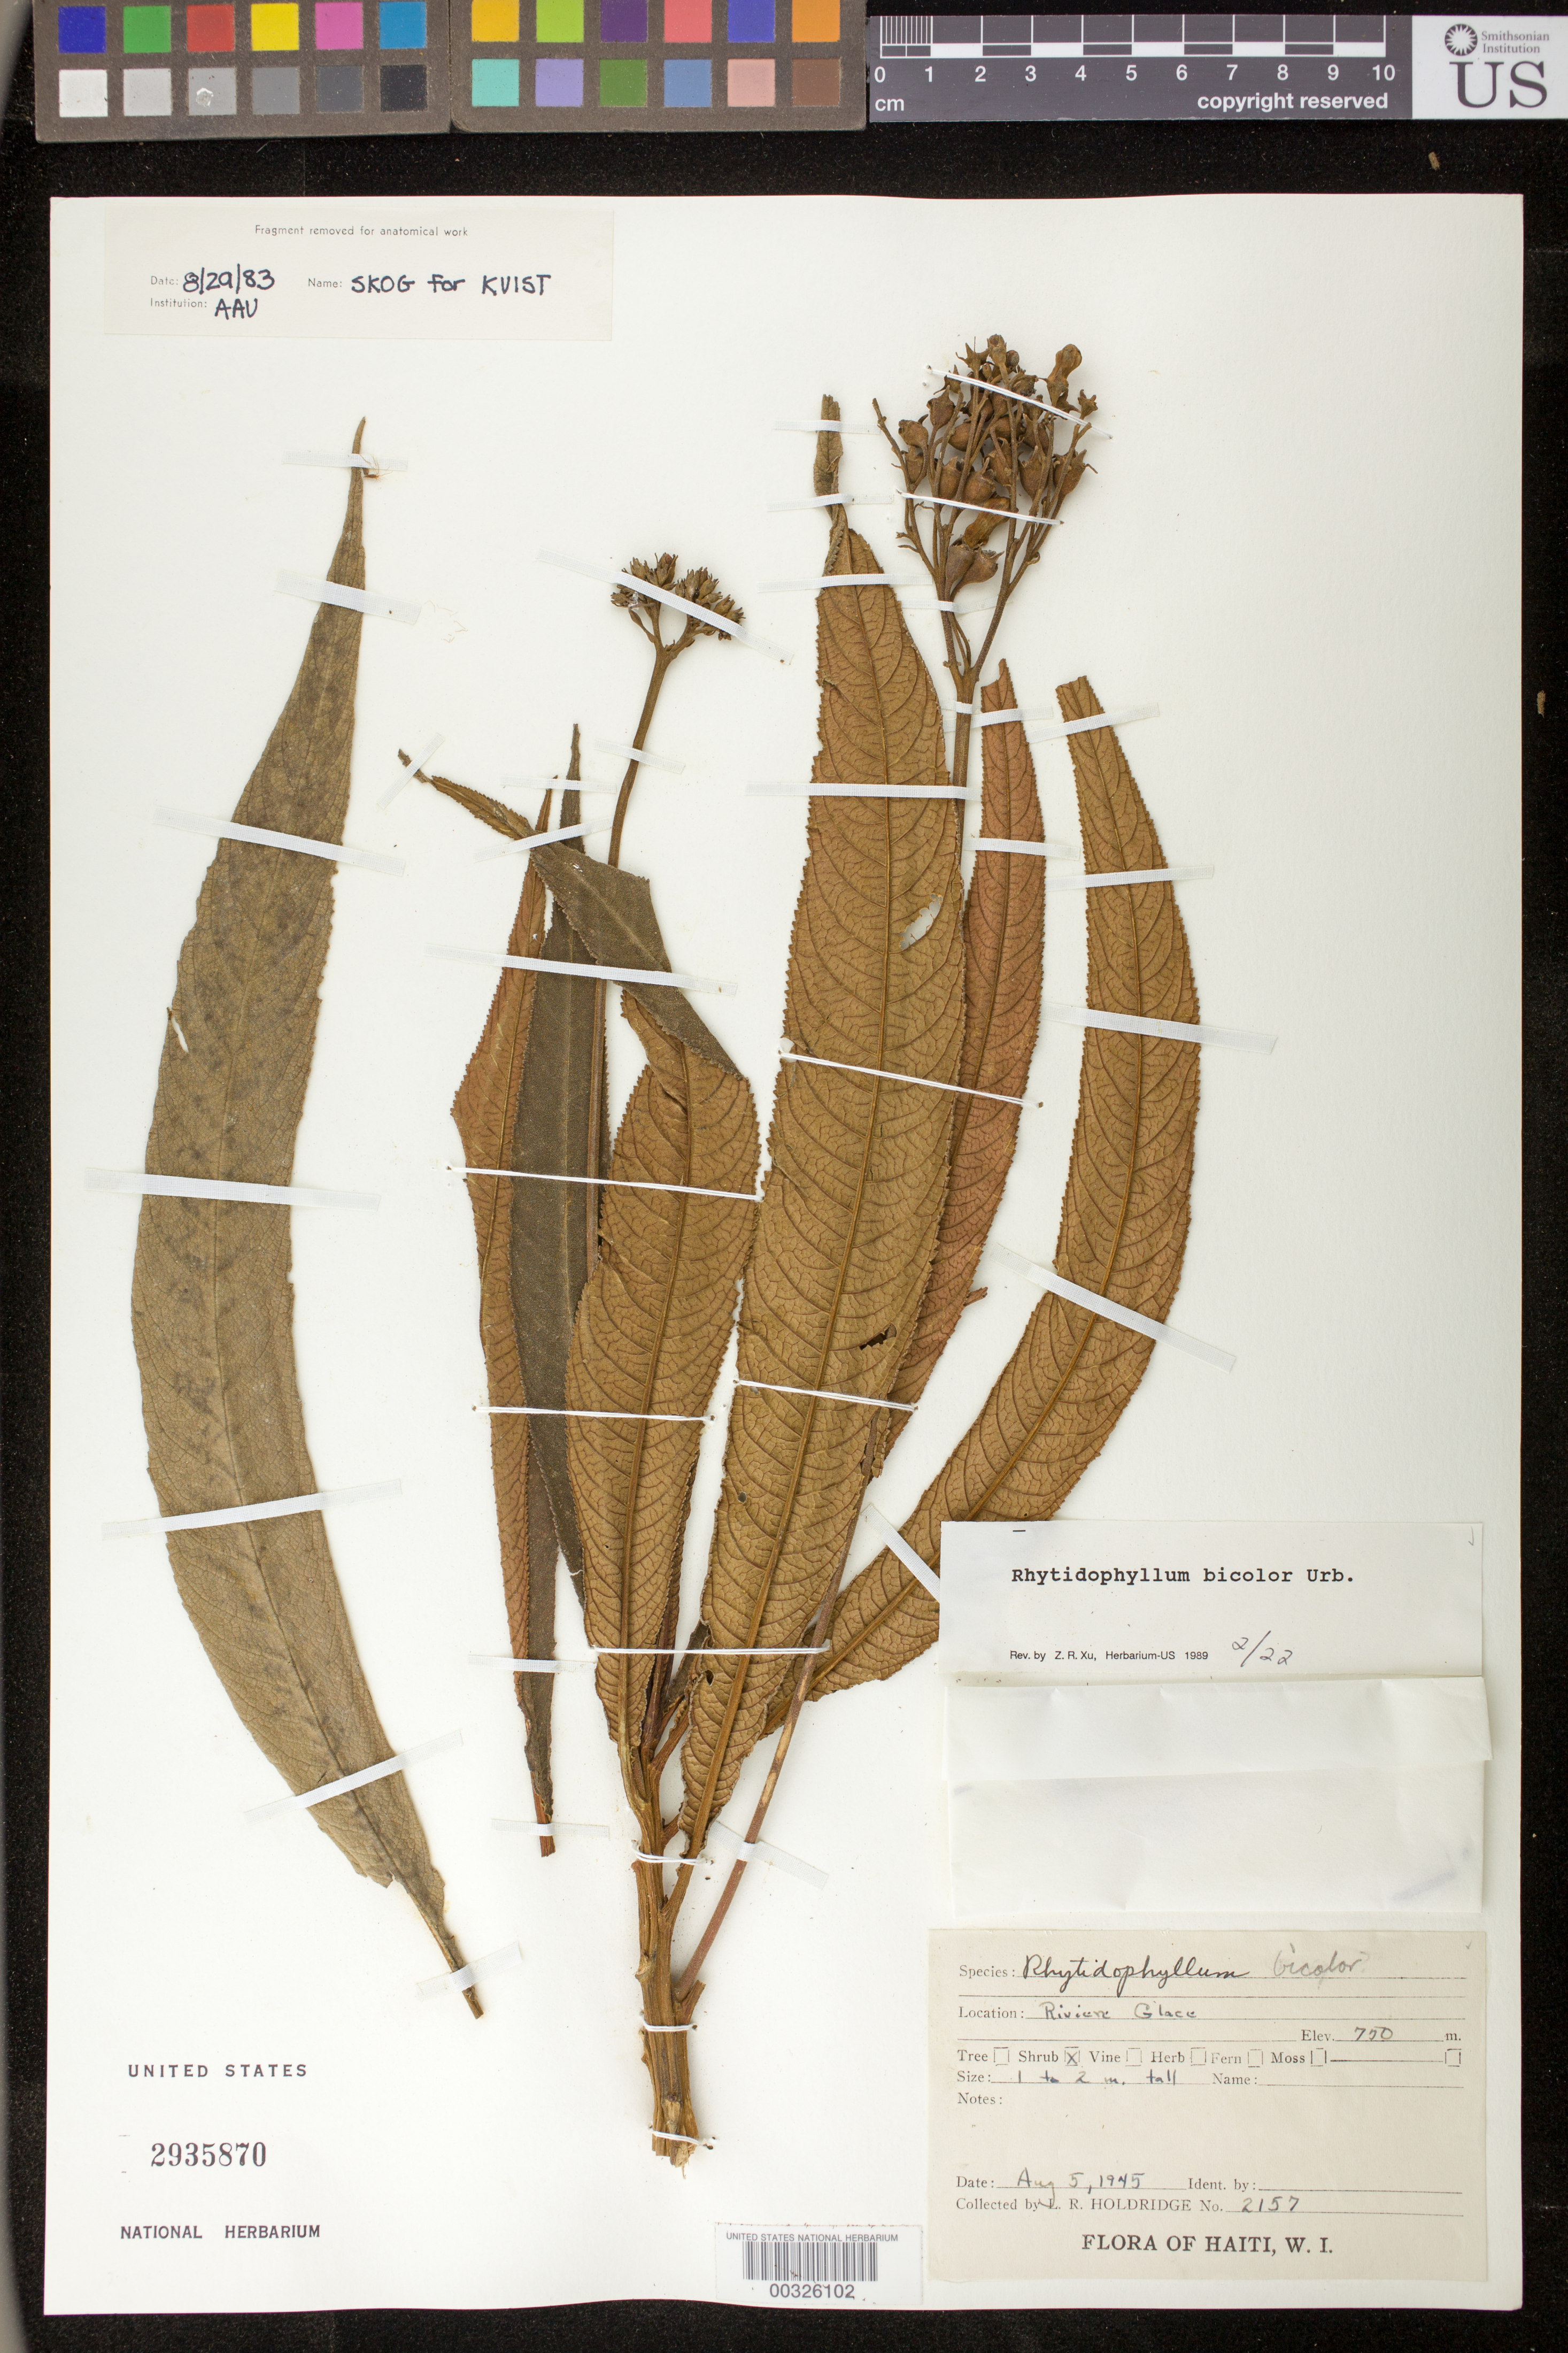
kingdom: Plantae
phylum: Tracheophyta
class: Magnoliopsida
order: Lamiales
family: Gesneriaceae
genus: Gesneria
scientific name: Gesneria bicolor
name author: (Urban) Simon Joly & J.L. Clark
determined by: Skog, Laurence E.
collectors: L. Holdridge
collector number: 2157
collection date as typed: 05 Aug 1945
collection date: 1945-08-05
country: Haiti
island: Hispaniola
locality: Riviere Glace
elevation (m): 750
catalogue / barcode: US 2935870